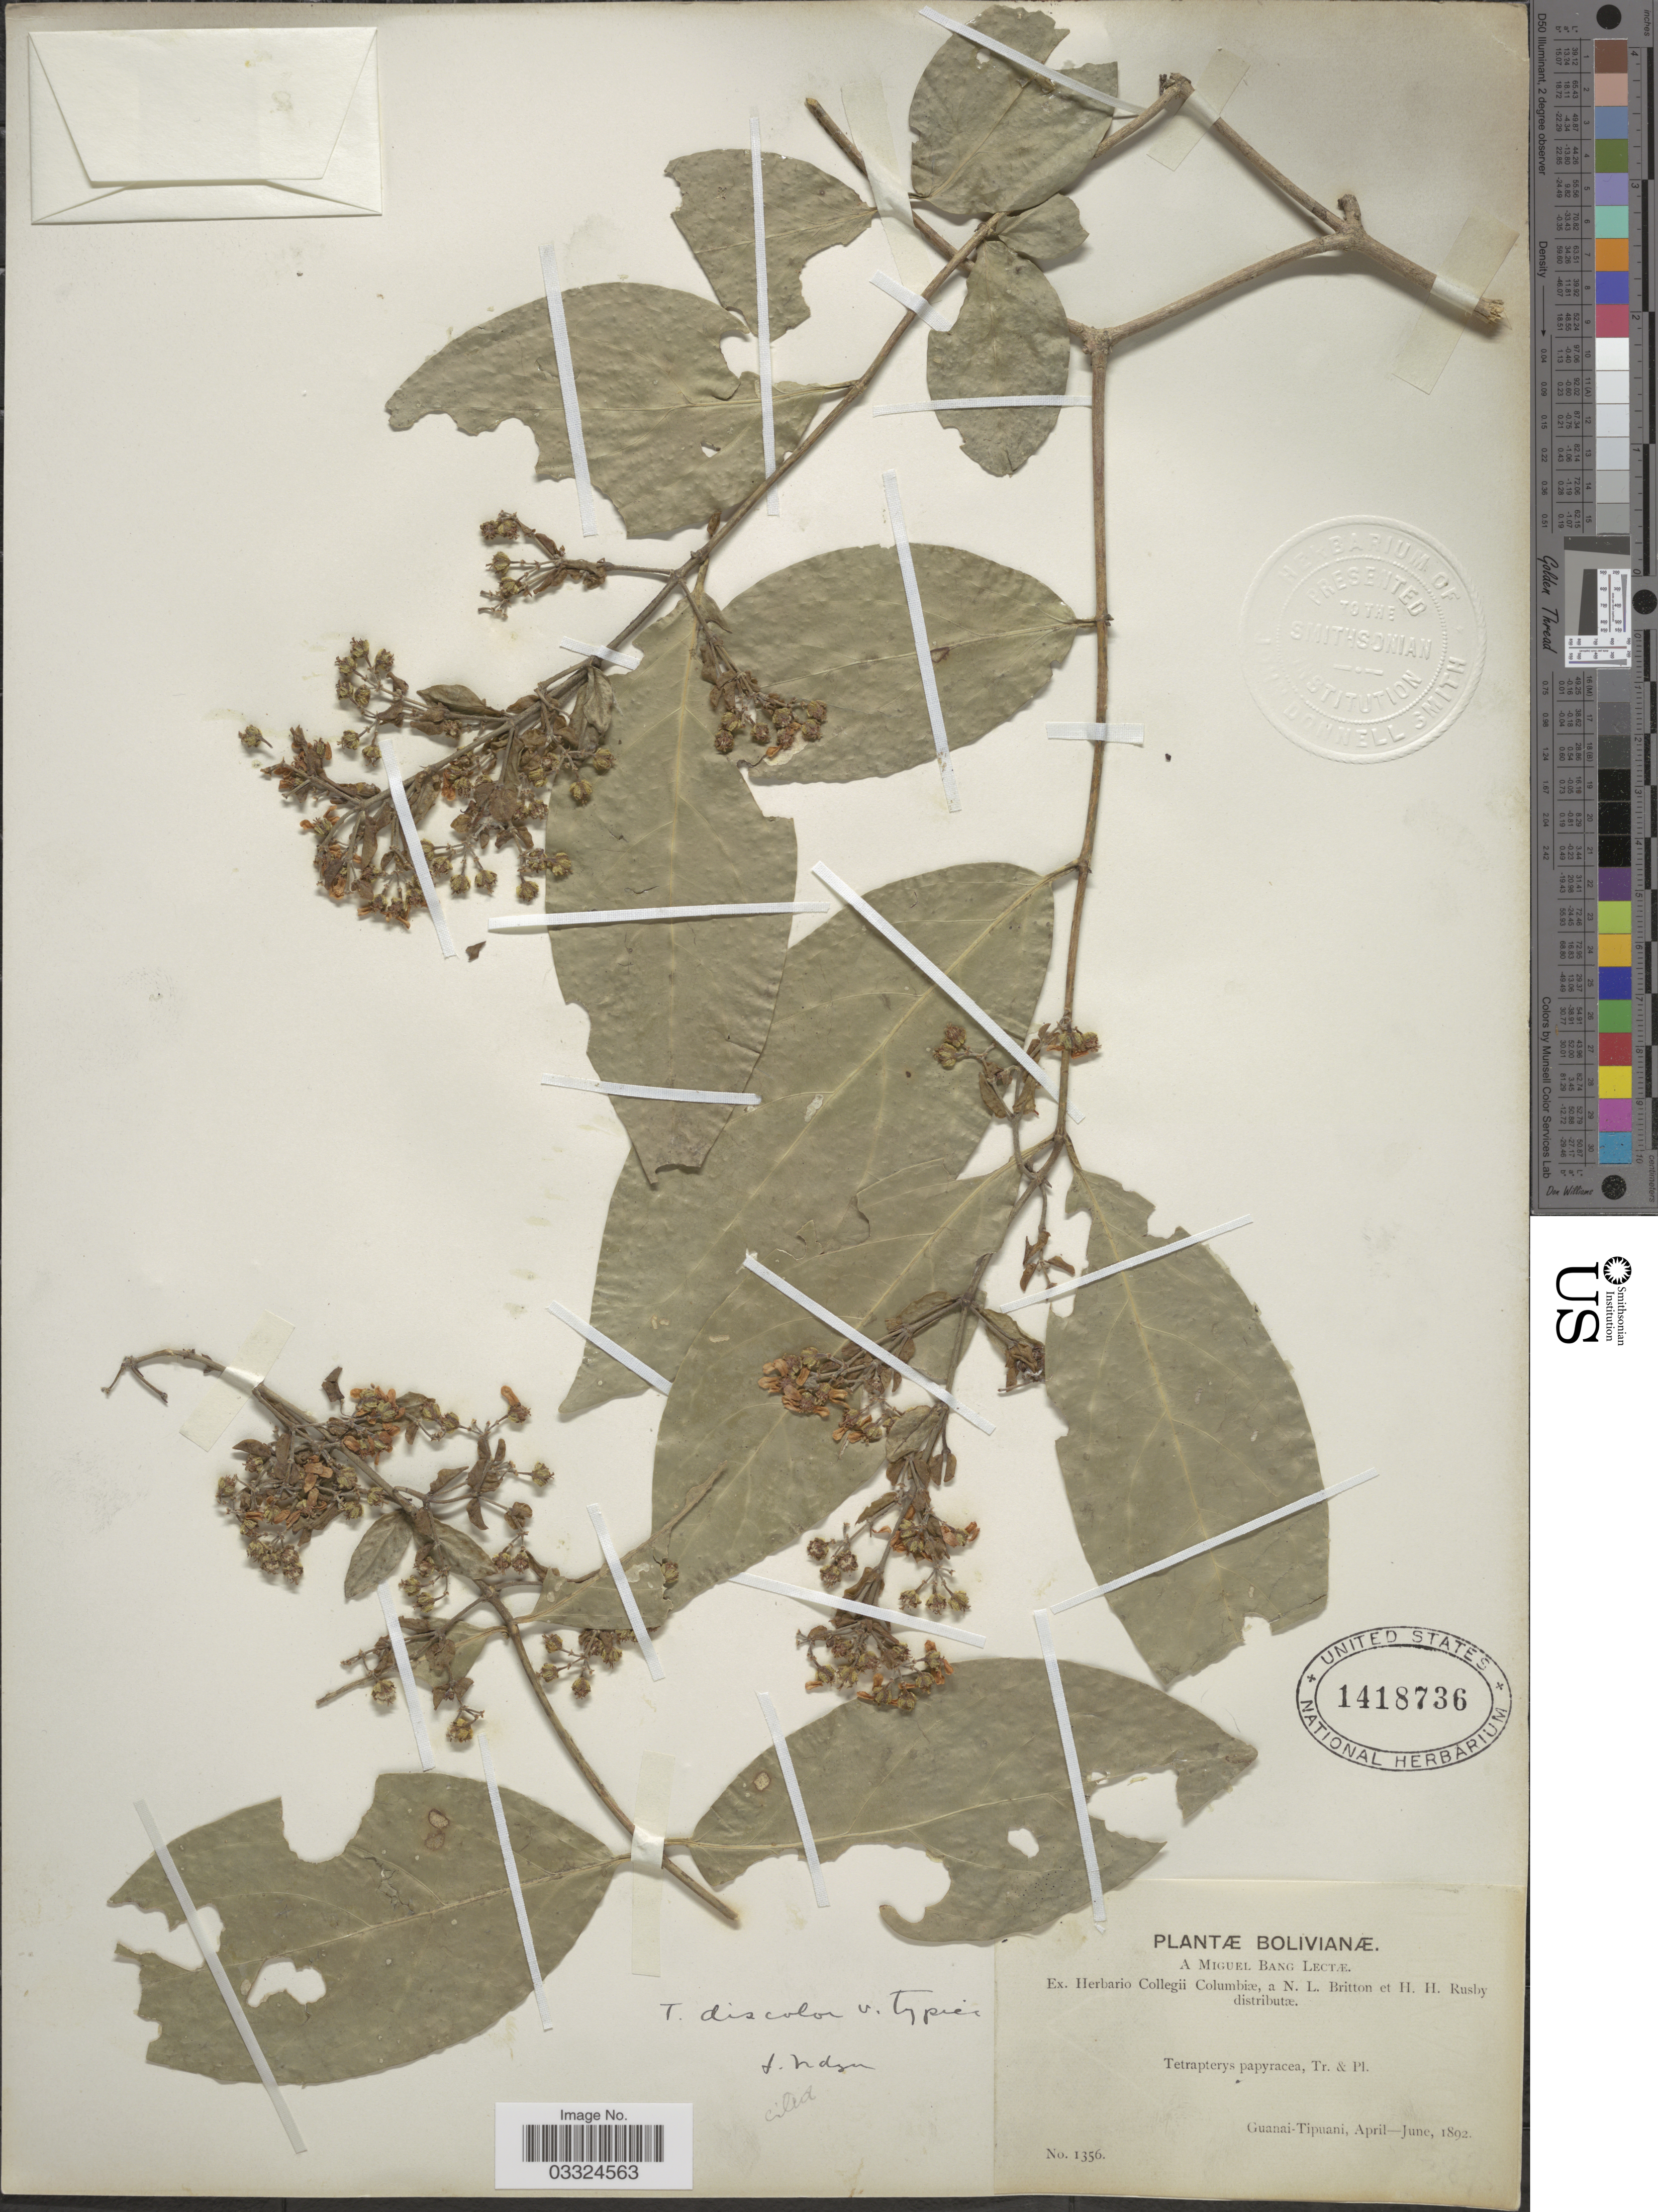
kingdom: Plantae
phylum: Tracheophyta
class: Magnoliopsida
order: Malpighiales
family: Malpighiaceae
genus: Tetrapterys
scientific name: Tetrapterys discolor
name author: (G. Mey.) DC.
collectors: M. Bang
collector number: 1356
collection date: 1892-04/1892-06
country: Bolivia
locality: Guanai-Tipuani.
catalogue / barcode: US 1418736